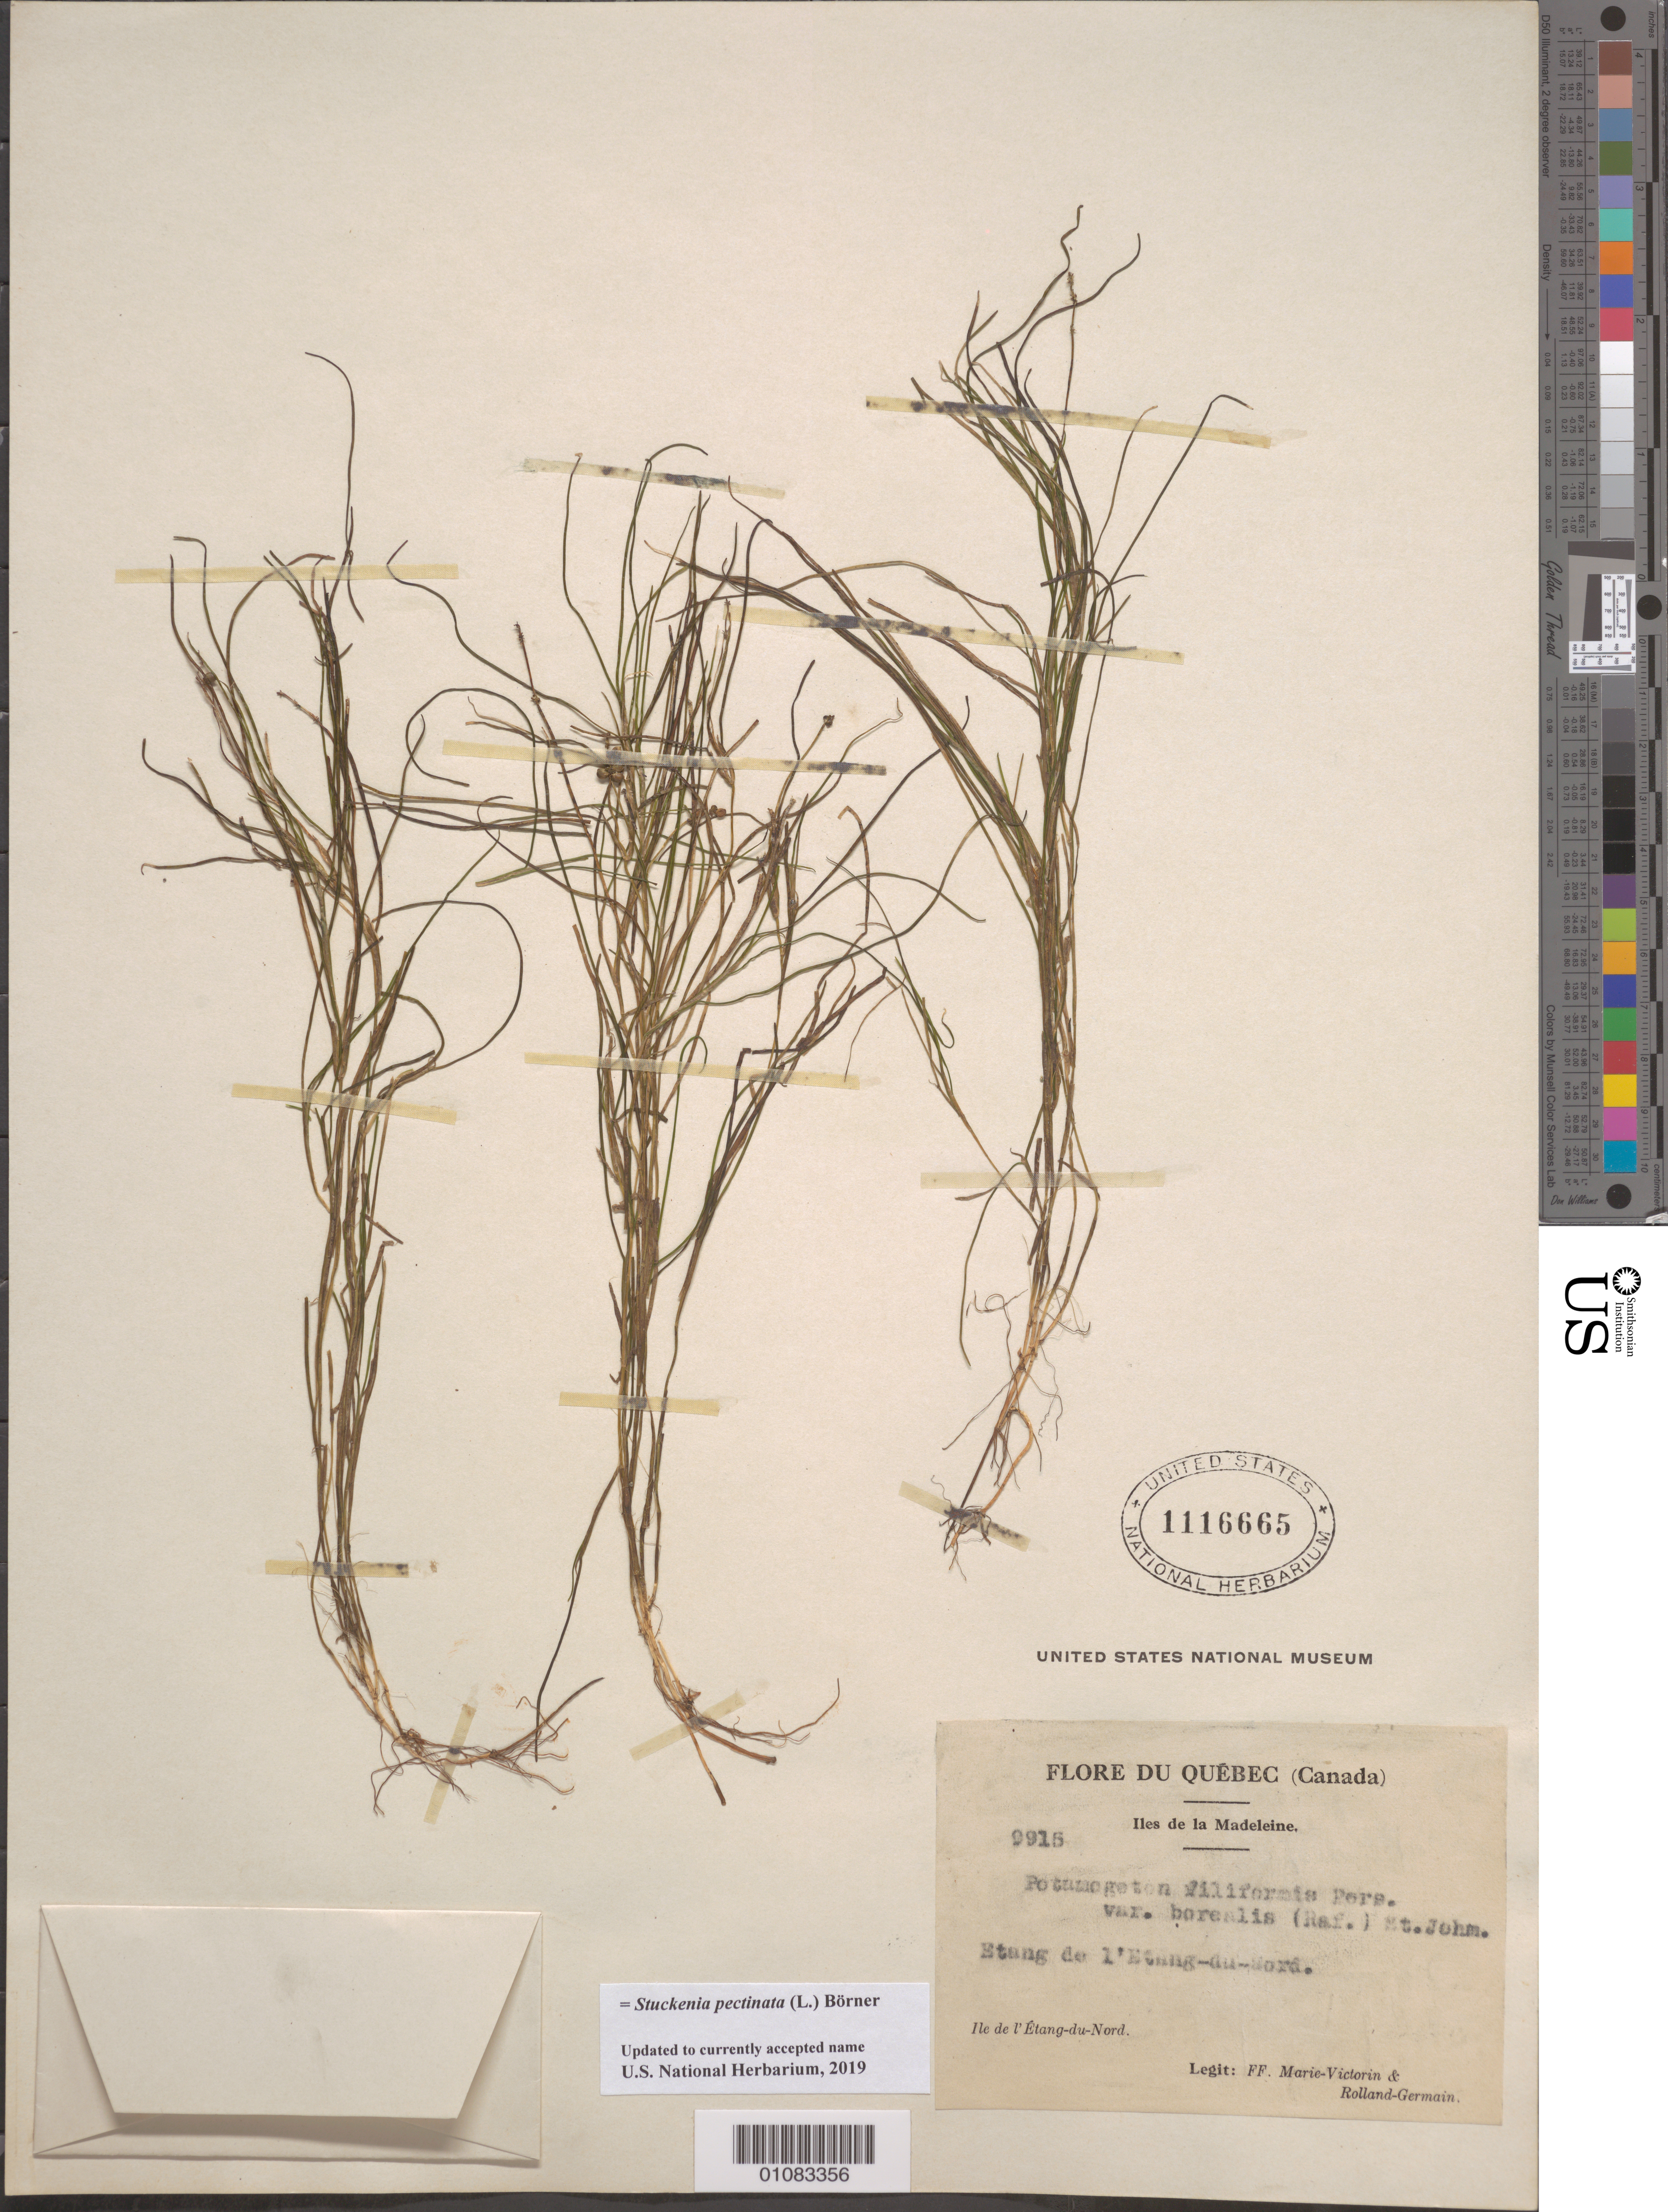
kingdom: Plantae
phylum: Tracheophyta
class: Liliopsida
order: Alismatales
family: Potamogetonaceae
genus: Stuckenia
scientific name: Stuckenia pectinata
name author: (L.) Börner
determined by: Strong, Mark T., (BOT), Smithsonian Institution - National Museum of Natural History (UNITED STATES)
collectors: Fr. Marie-Victorin & Rolland-Germain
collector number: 9915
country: Canada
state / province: Quebec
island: Étang-du-Nord Island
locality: Étang-du-Nord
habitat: Pond.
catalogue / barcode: US 1116665